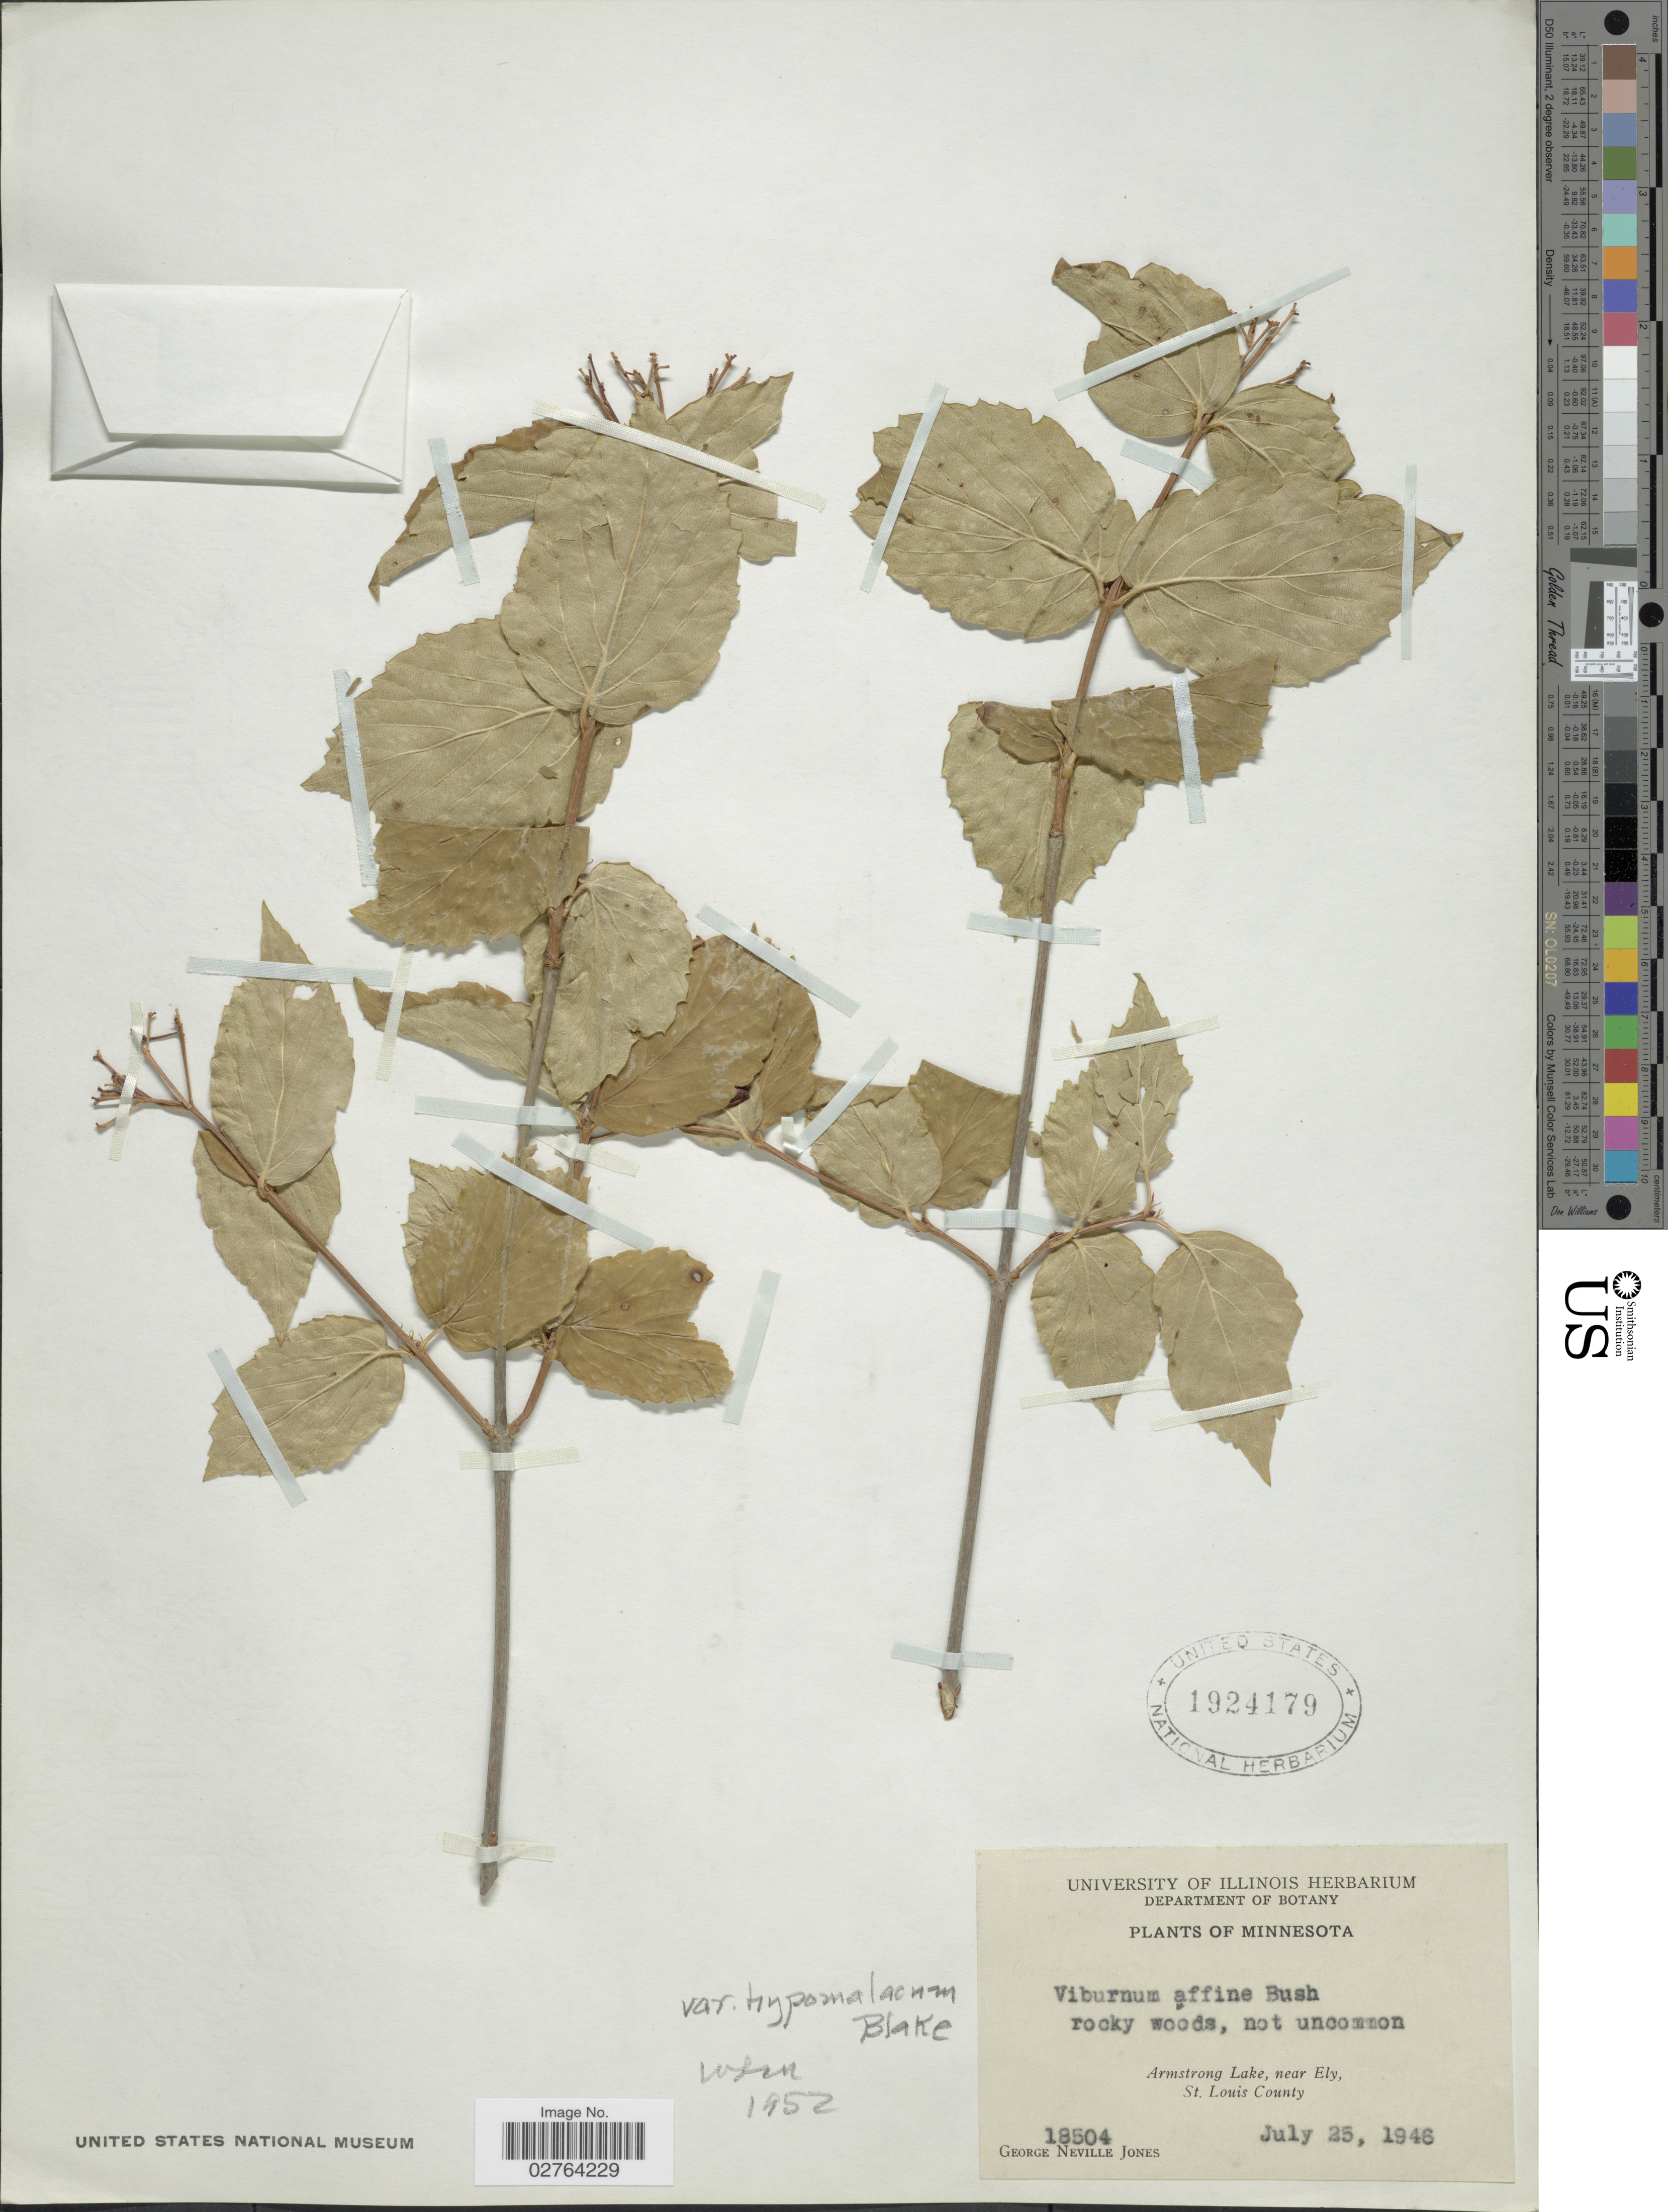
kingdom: Plantae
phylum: Tracheophyta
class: Magnoliopsida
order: Dipsacales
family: Viburnaceae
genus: Viburnum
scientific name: Viburnum rafinesqueanum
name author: Schult.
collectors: G. N. Jones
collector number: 18504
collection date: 1946-07-25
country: United States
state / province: Minnesota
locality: Armstrong Lake, near Ely, St. Louis County.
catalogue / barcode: US 1924179